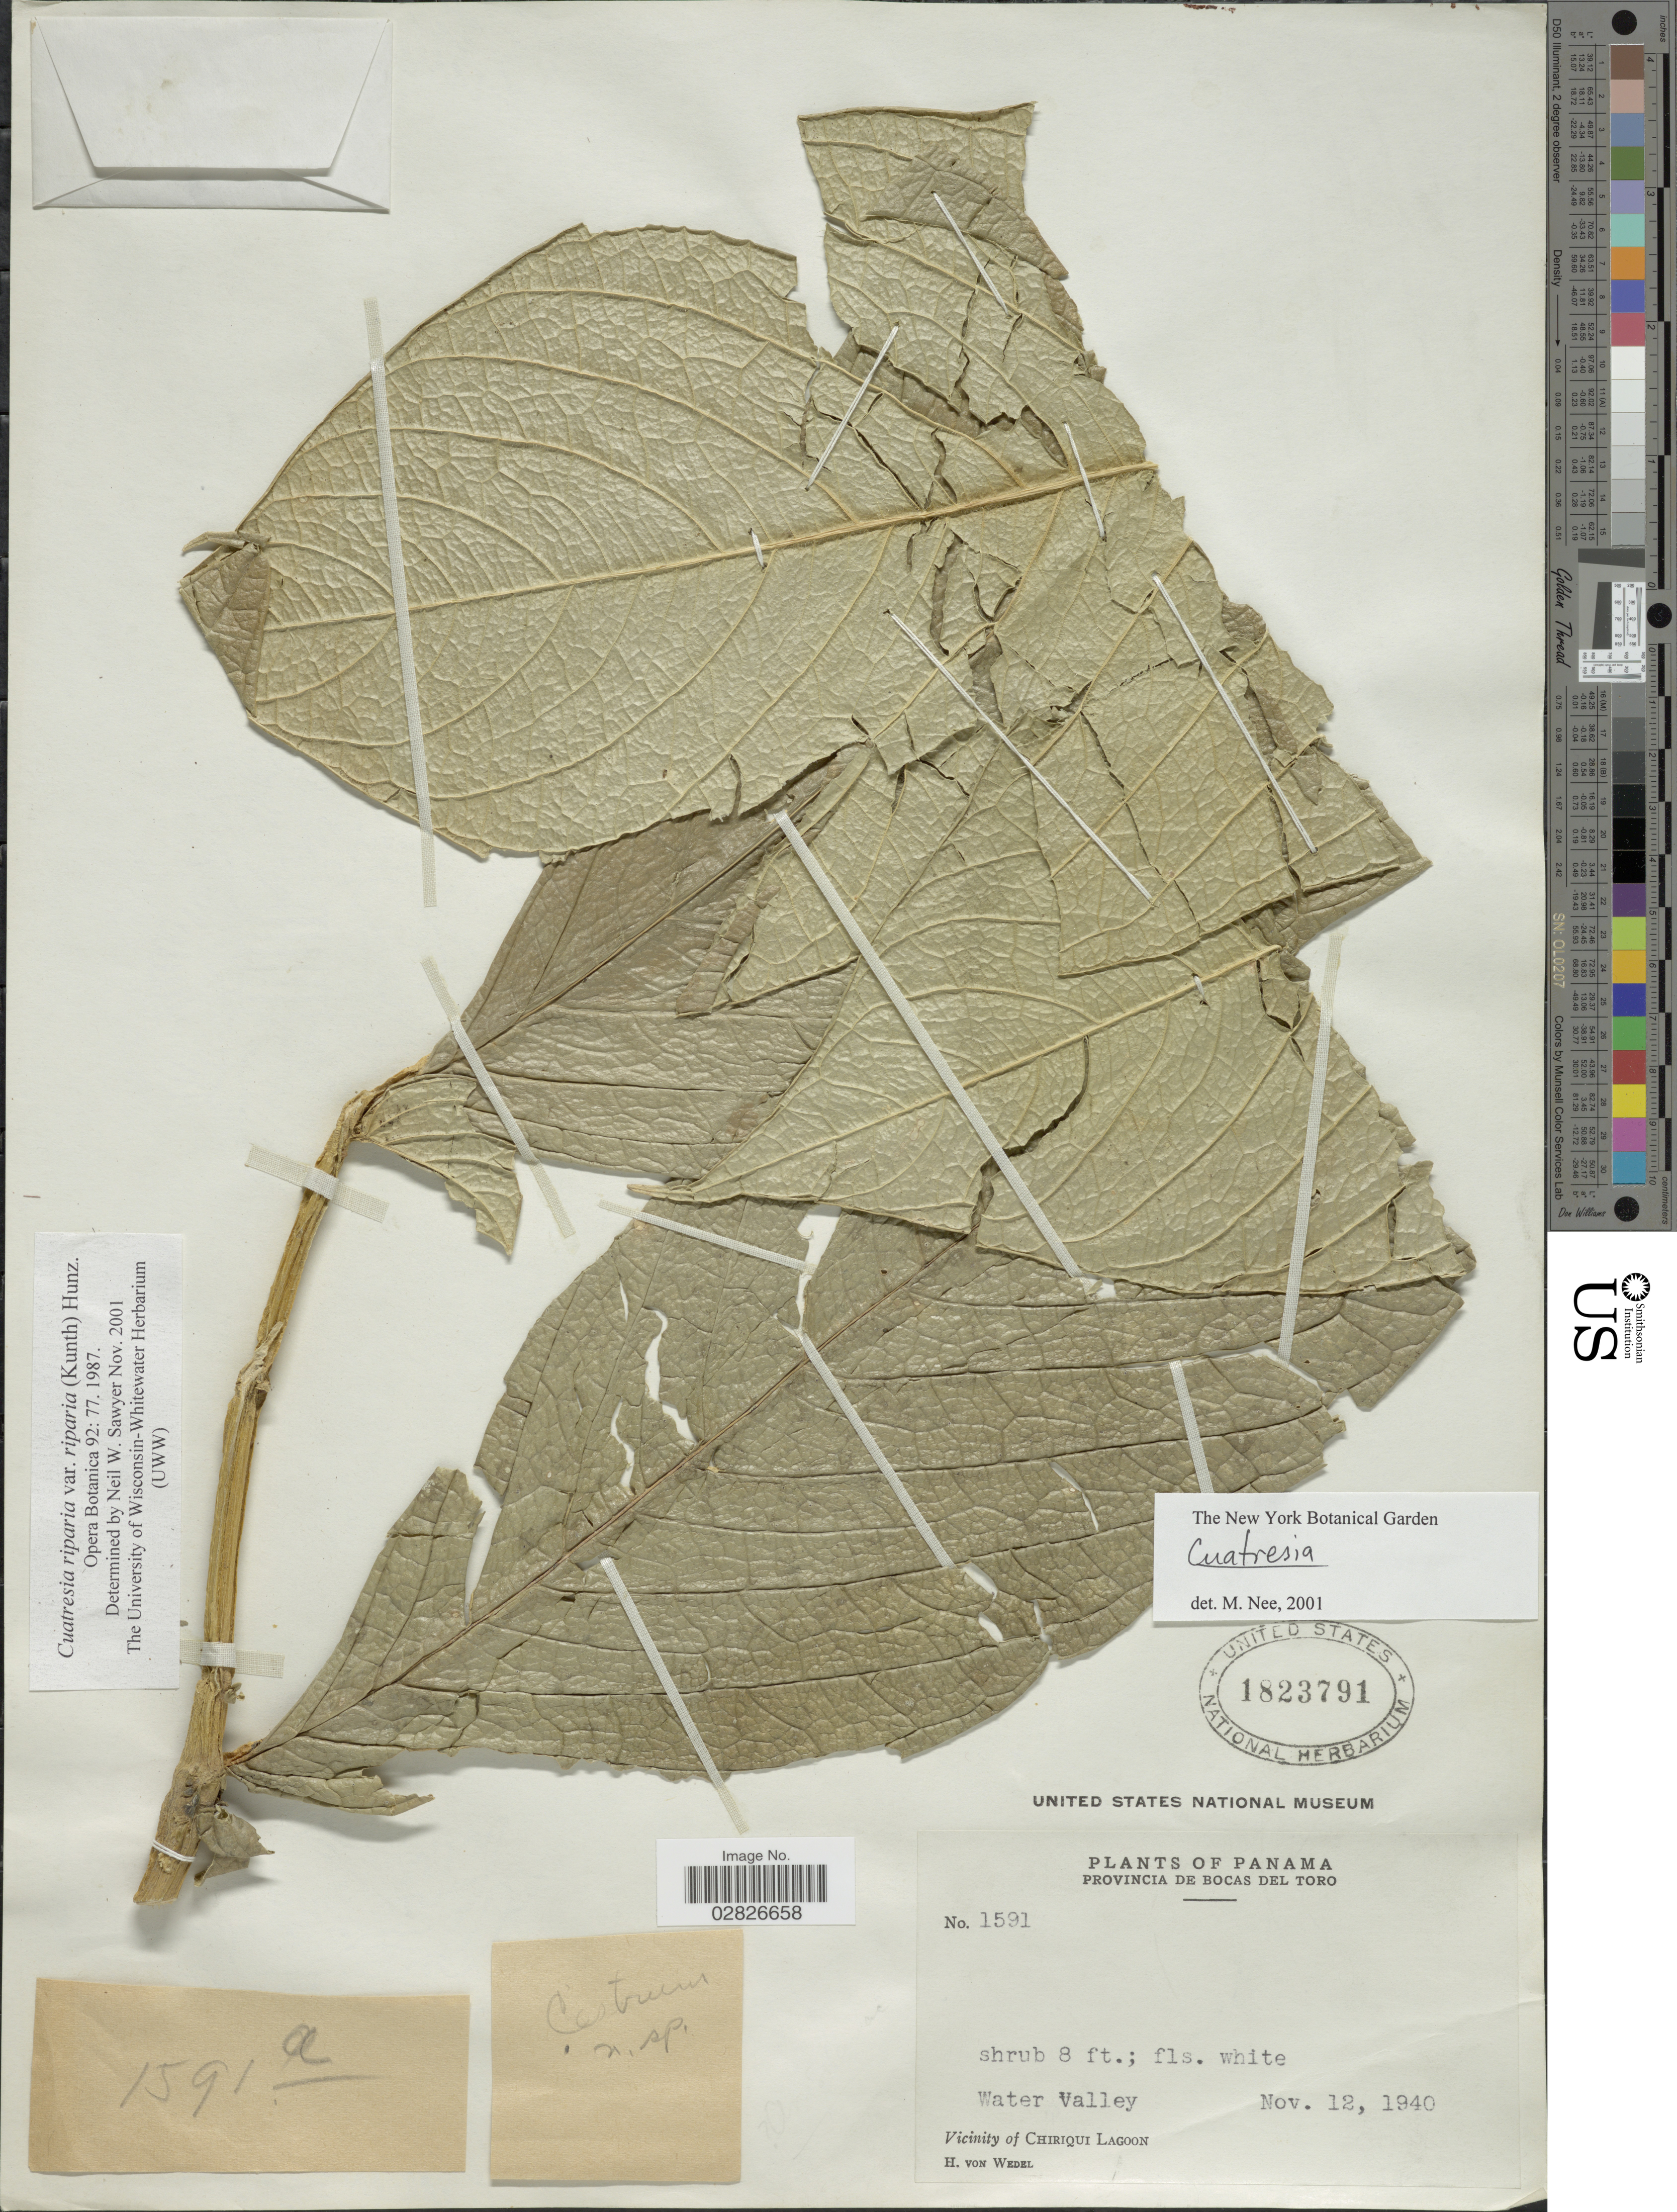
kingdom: Plantae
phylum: Tracheophyta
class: Magnoliopsida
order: Solanales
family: Solanaceae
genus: Cuatresia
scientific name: Cuatresia riparia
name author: (Kunth) Hunz.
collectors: H. von Wedel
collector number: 1591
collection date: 1940-11-12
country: Panama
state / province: Bocas del Toro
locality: Water Valley, Vicinity of Chiriqui Lagoon.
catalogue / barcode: US 1823791